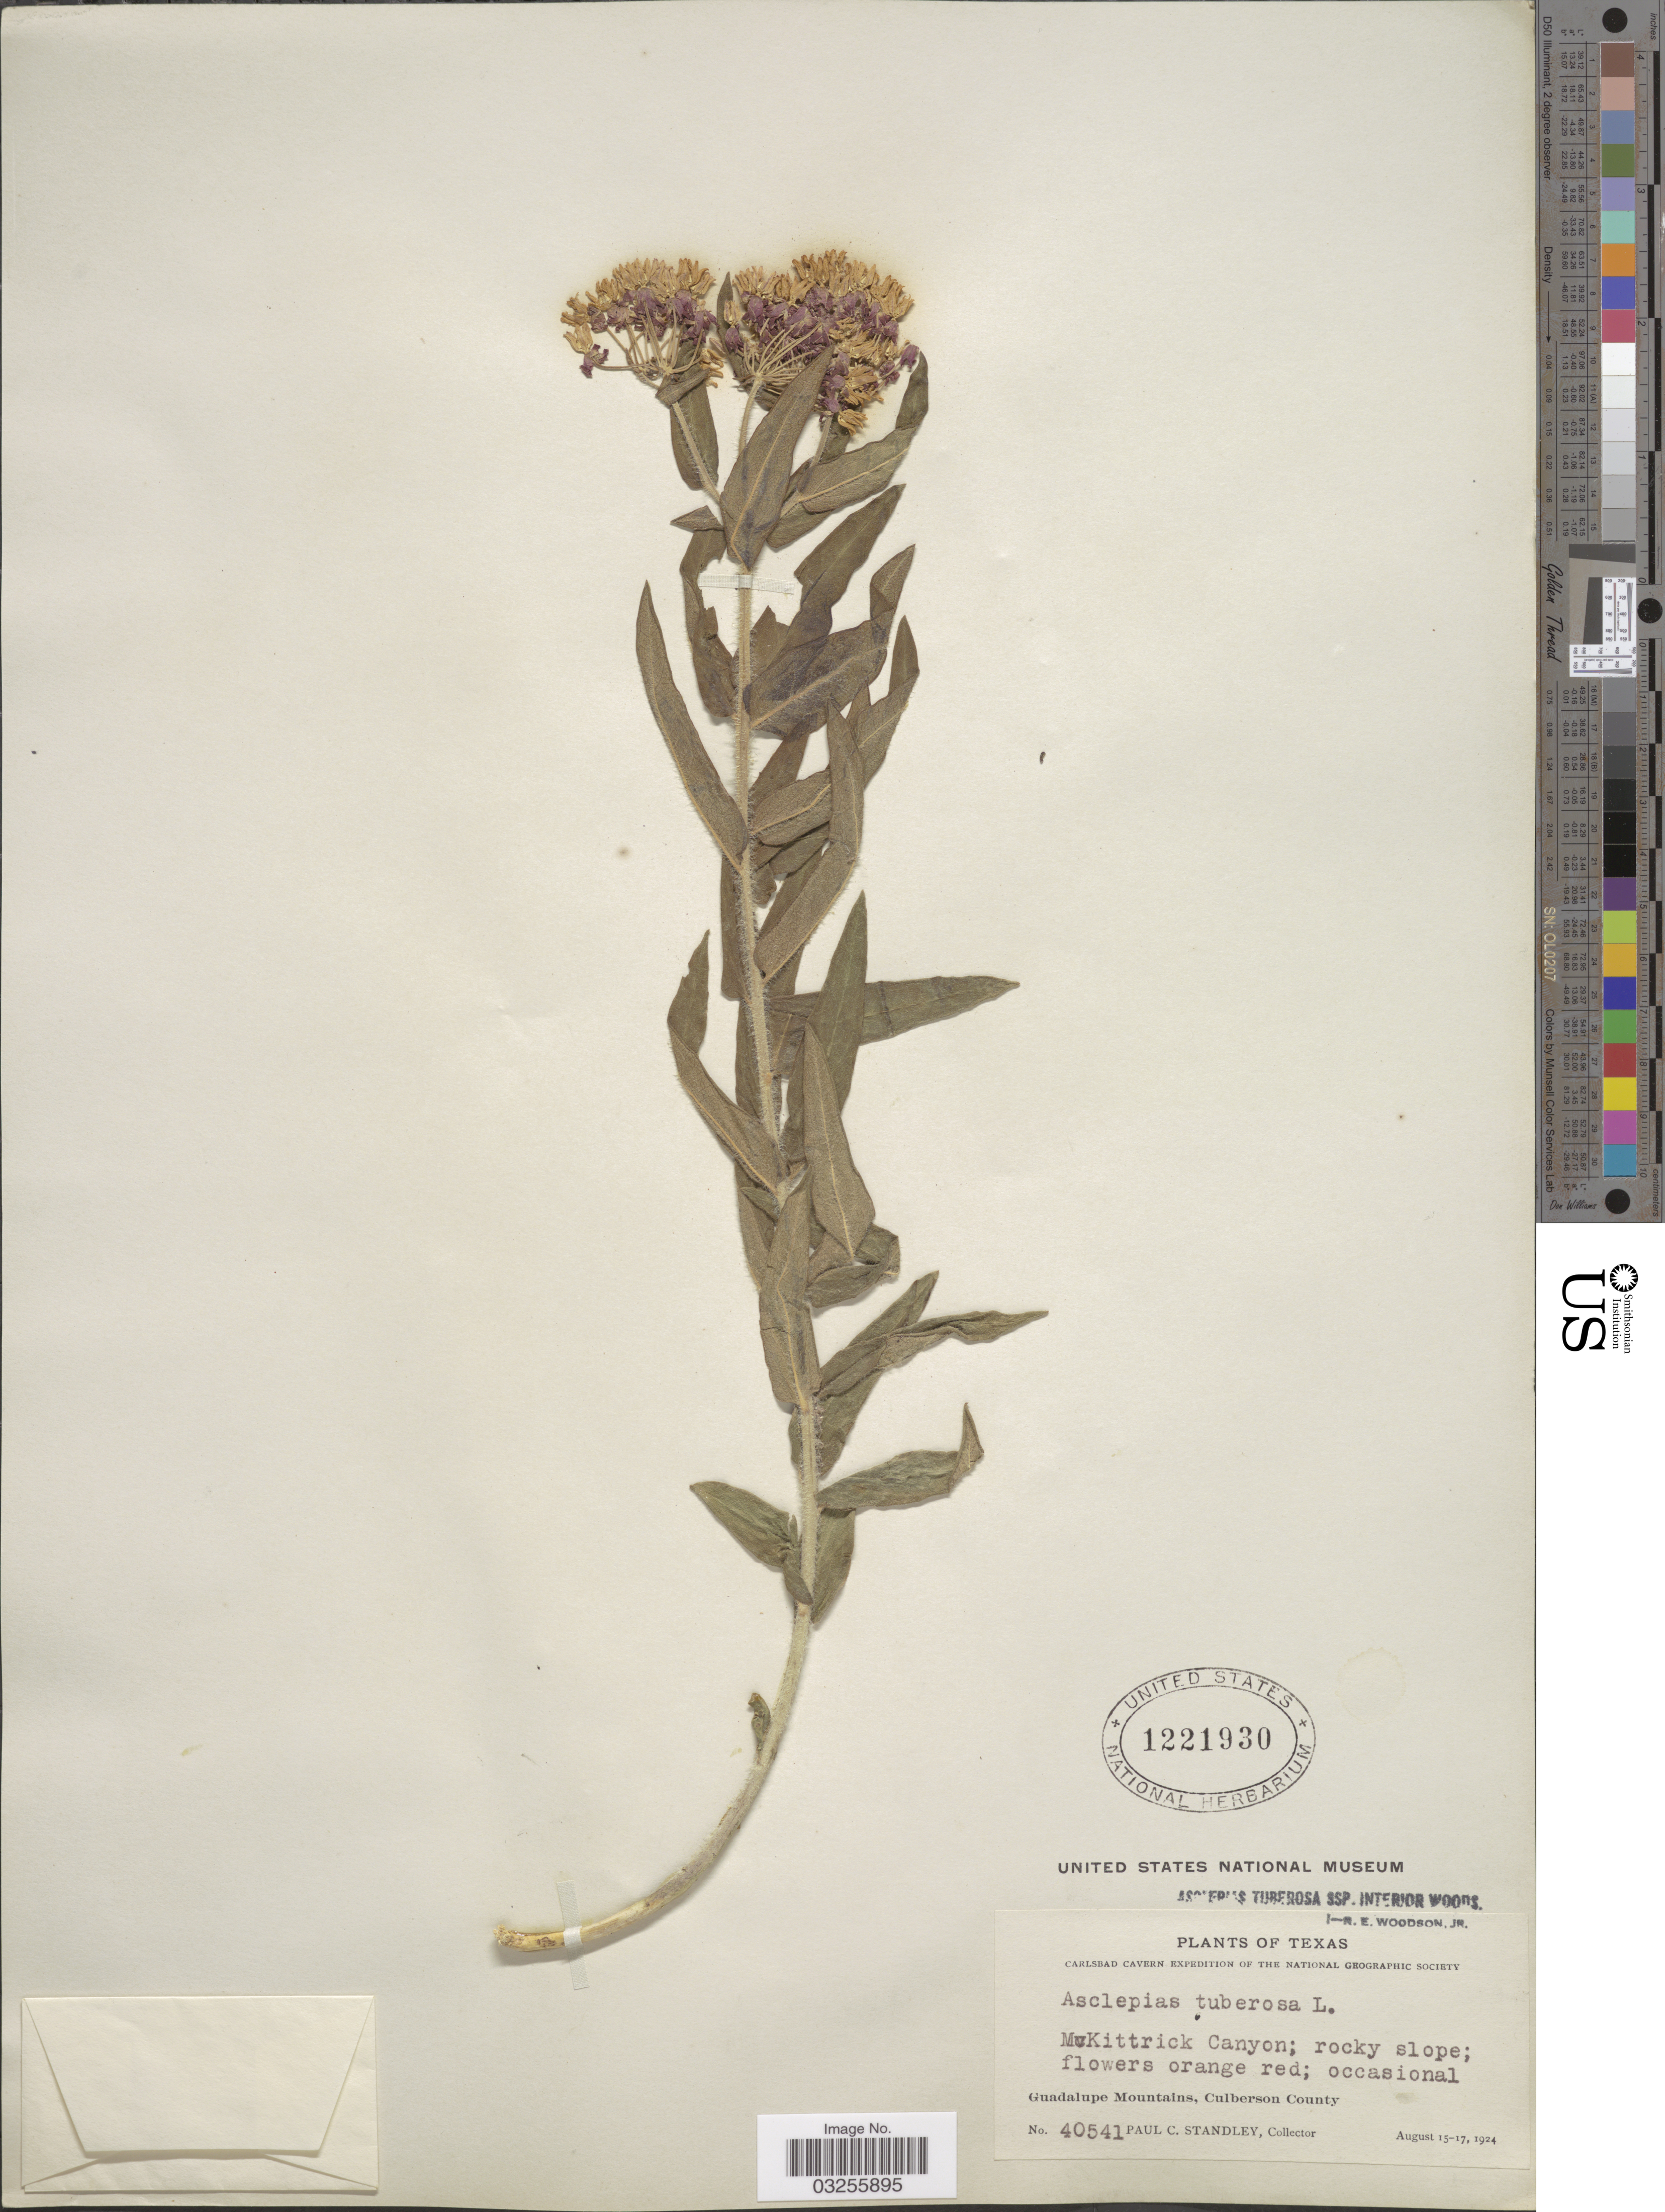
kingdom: Plantae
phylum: Tracheophyta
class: Magnoliopsida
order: Gentianales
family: Apocynaceae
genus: Asclepias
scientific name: Asclepias tuberosa subsp. interior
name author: Woodson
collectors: P. C. Standley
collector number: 40541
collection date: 1924-08-15/1924-08-17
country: United States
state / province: Texas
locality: McKittrick Canyon. Guadalupe Mountains, Culberson County.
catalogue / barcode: US 1221930